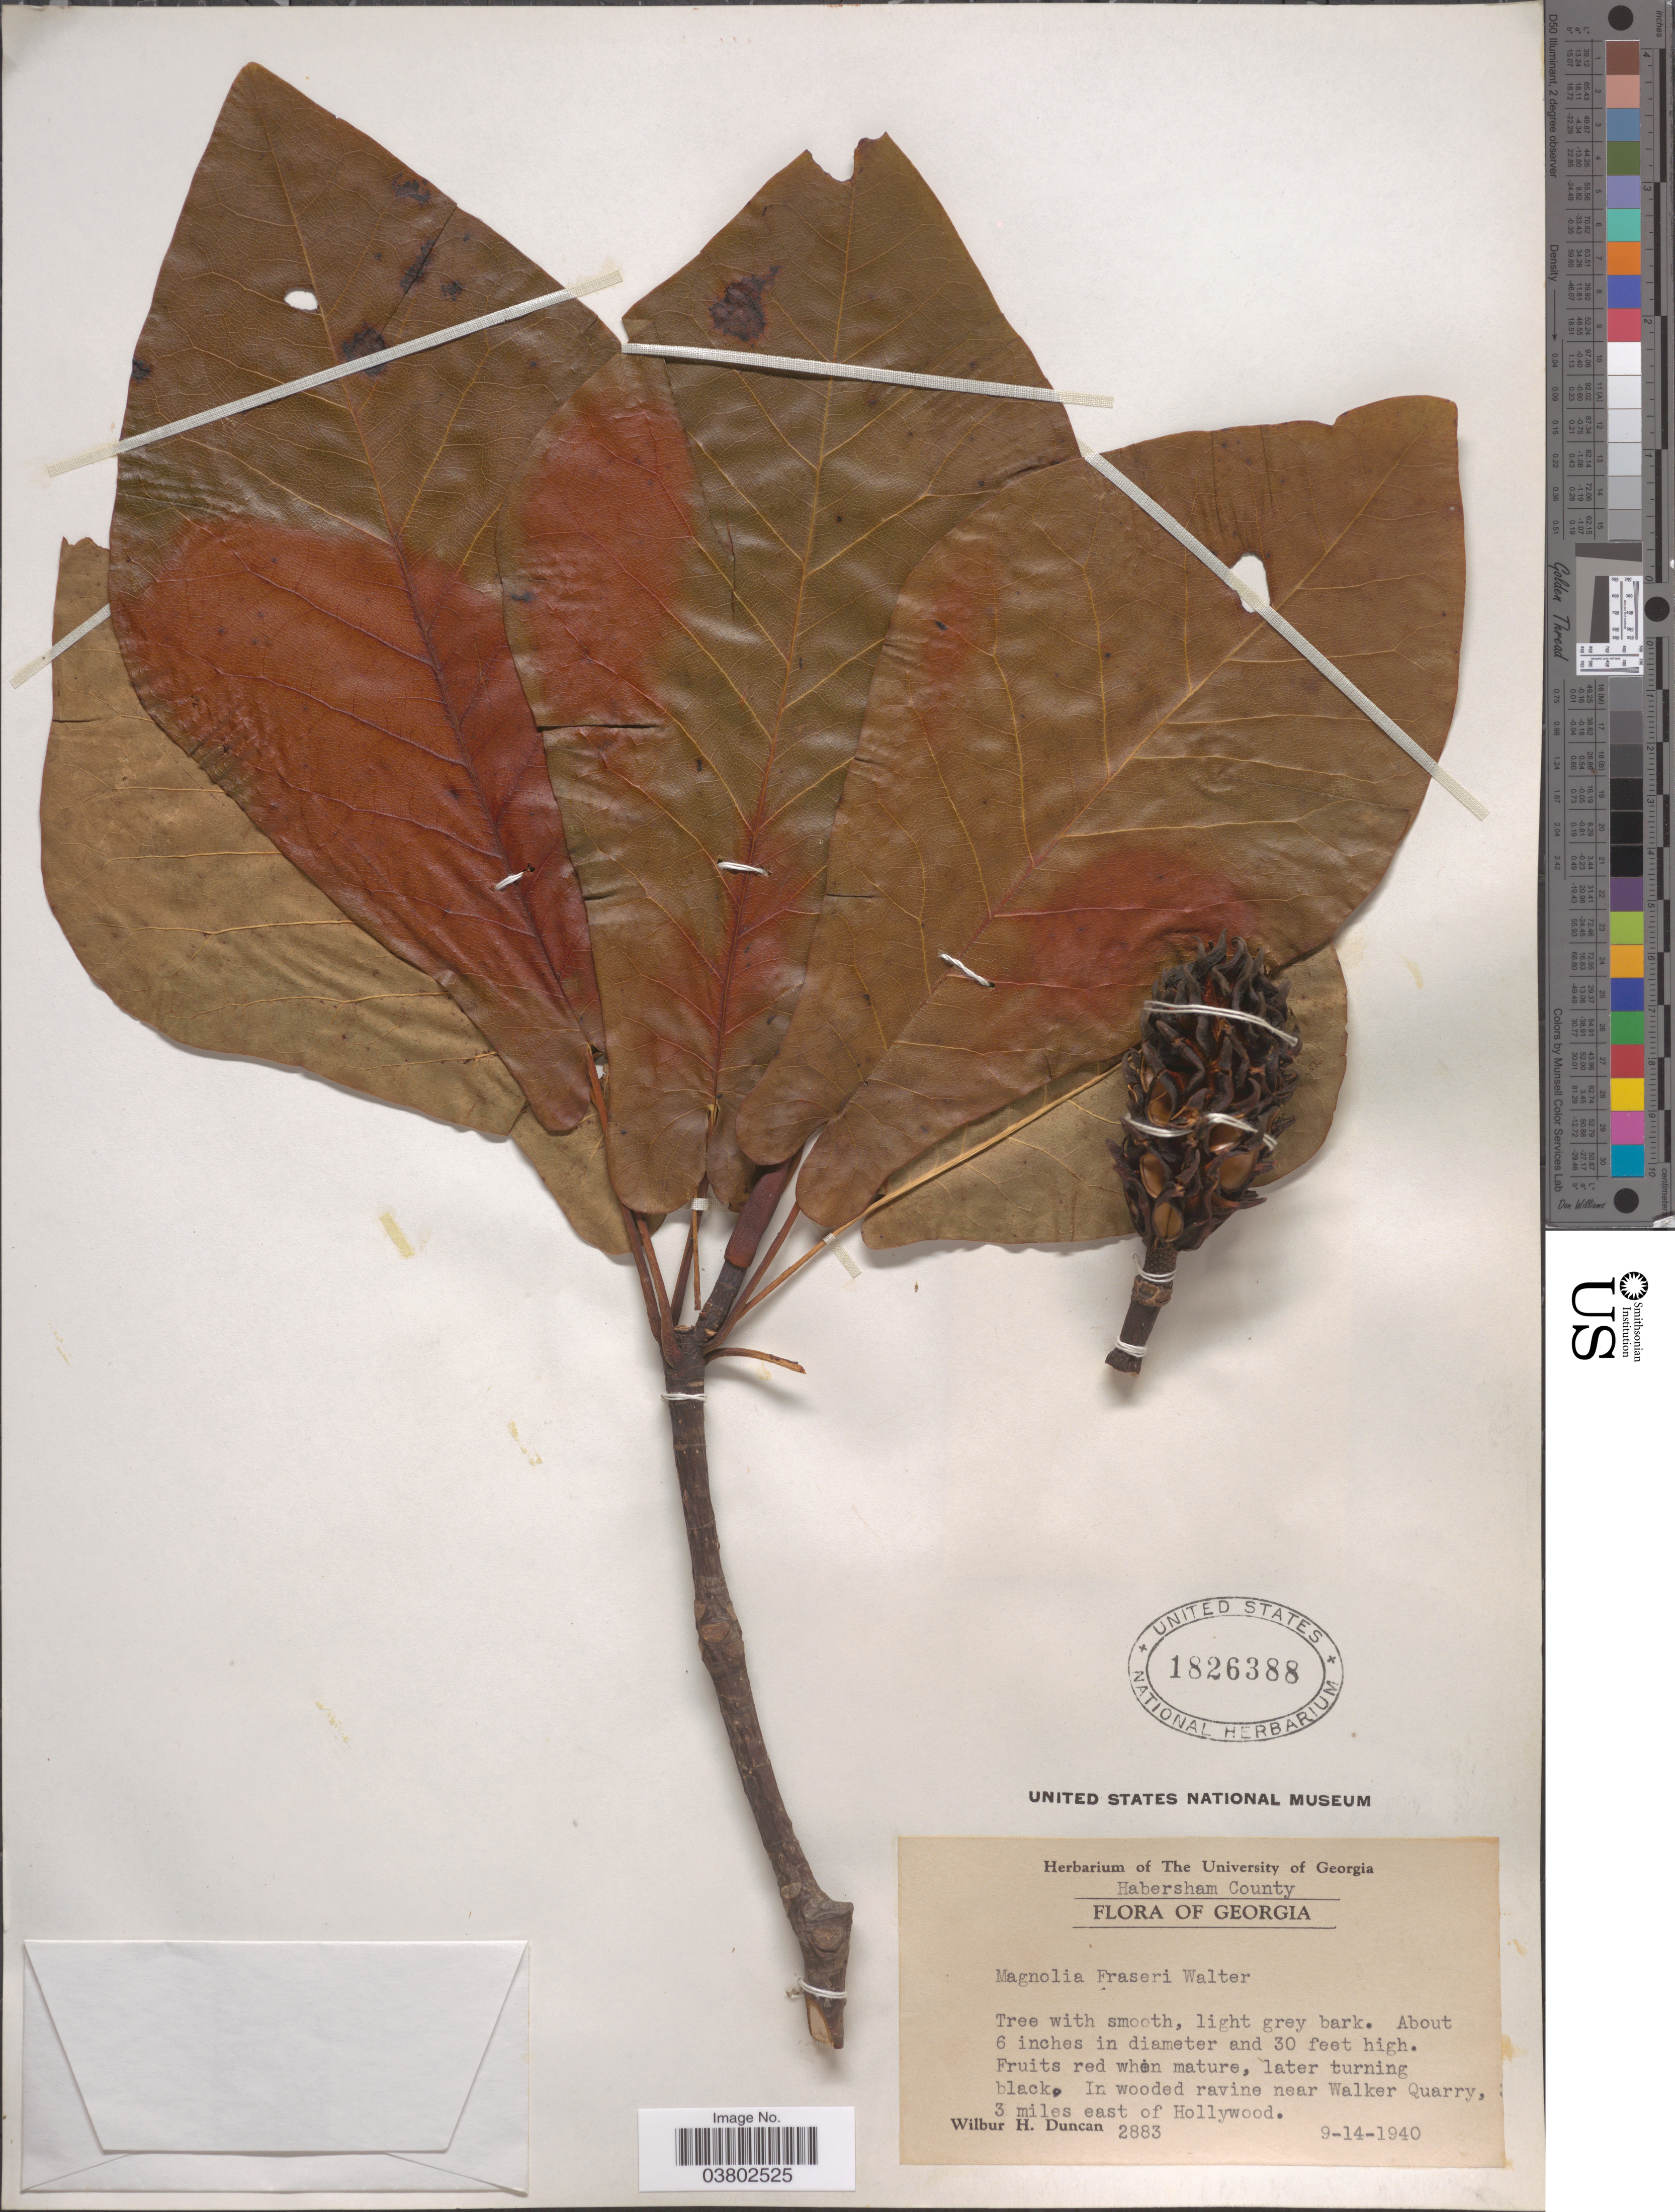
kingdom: Plantae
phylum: Tracheophyta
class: Magnoliopsida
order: Magnoliales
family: Magnoliaceae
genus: Magnolia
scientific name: Magnolia fraseri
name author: Walter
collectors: W. H. Duncan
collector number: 2883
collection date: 1940-09-14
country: United States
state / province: Georgia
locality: In wooded ravine near Walker Quarry, 3 miles east of Hollywood.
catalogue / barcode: US 1826388